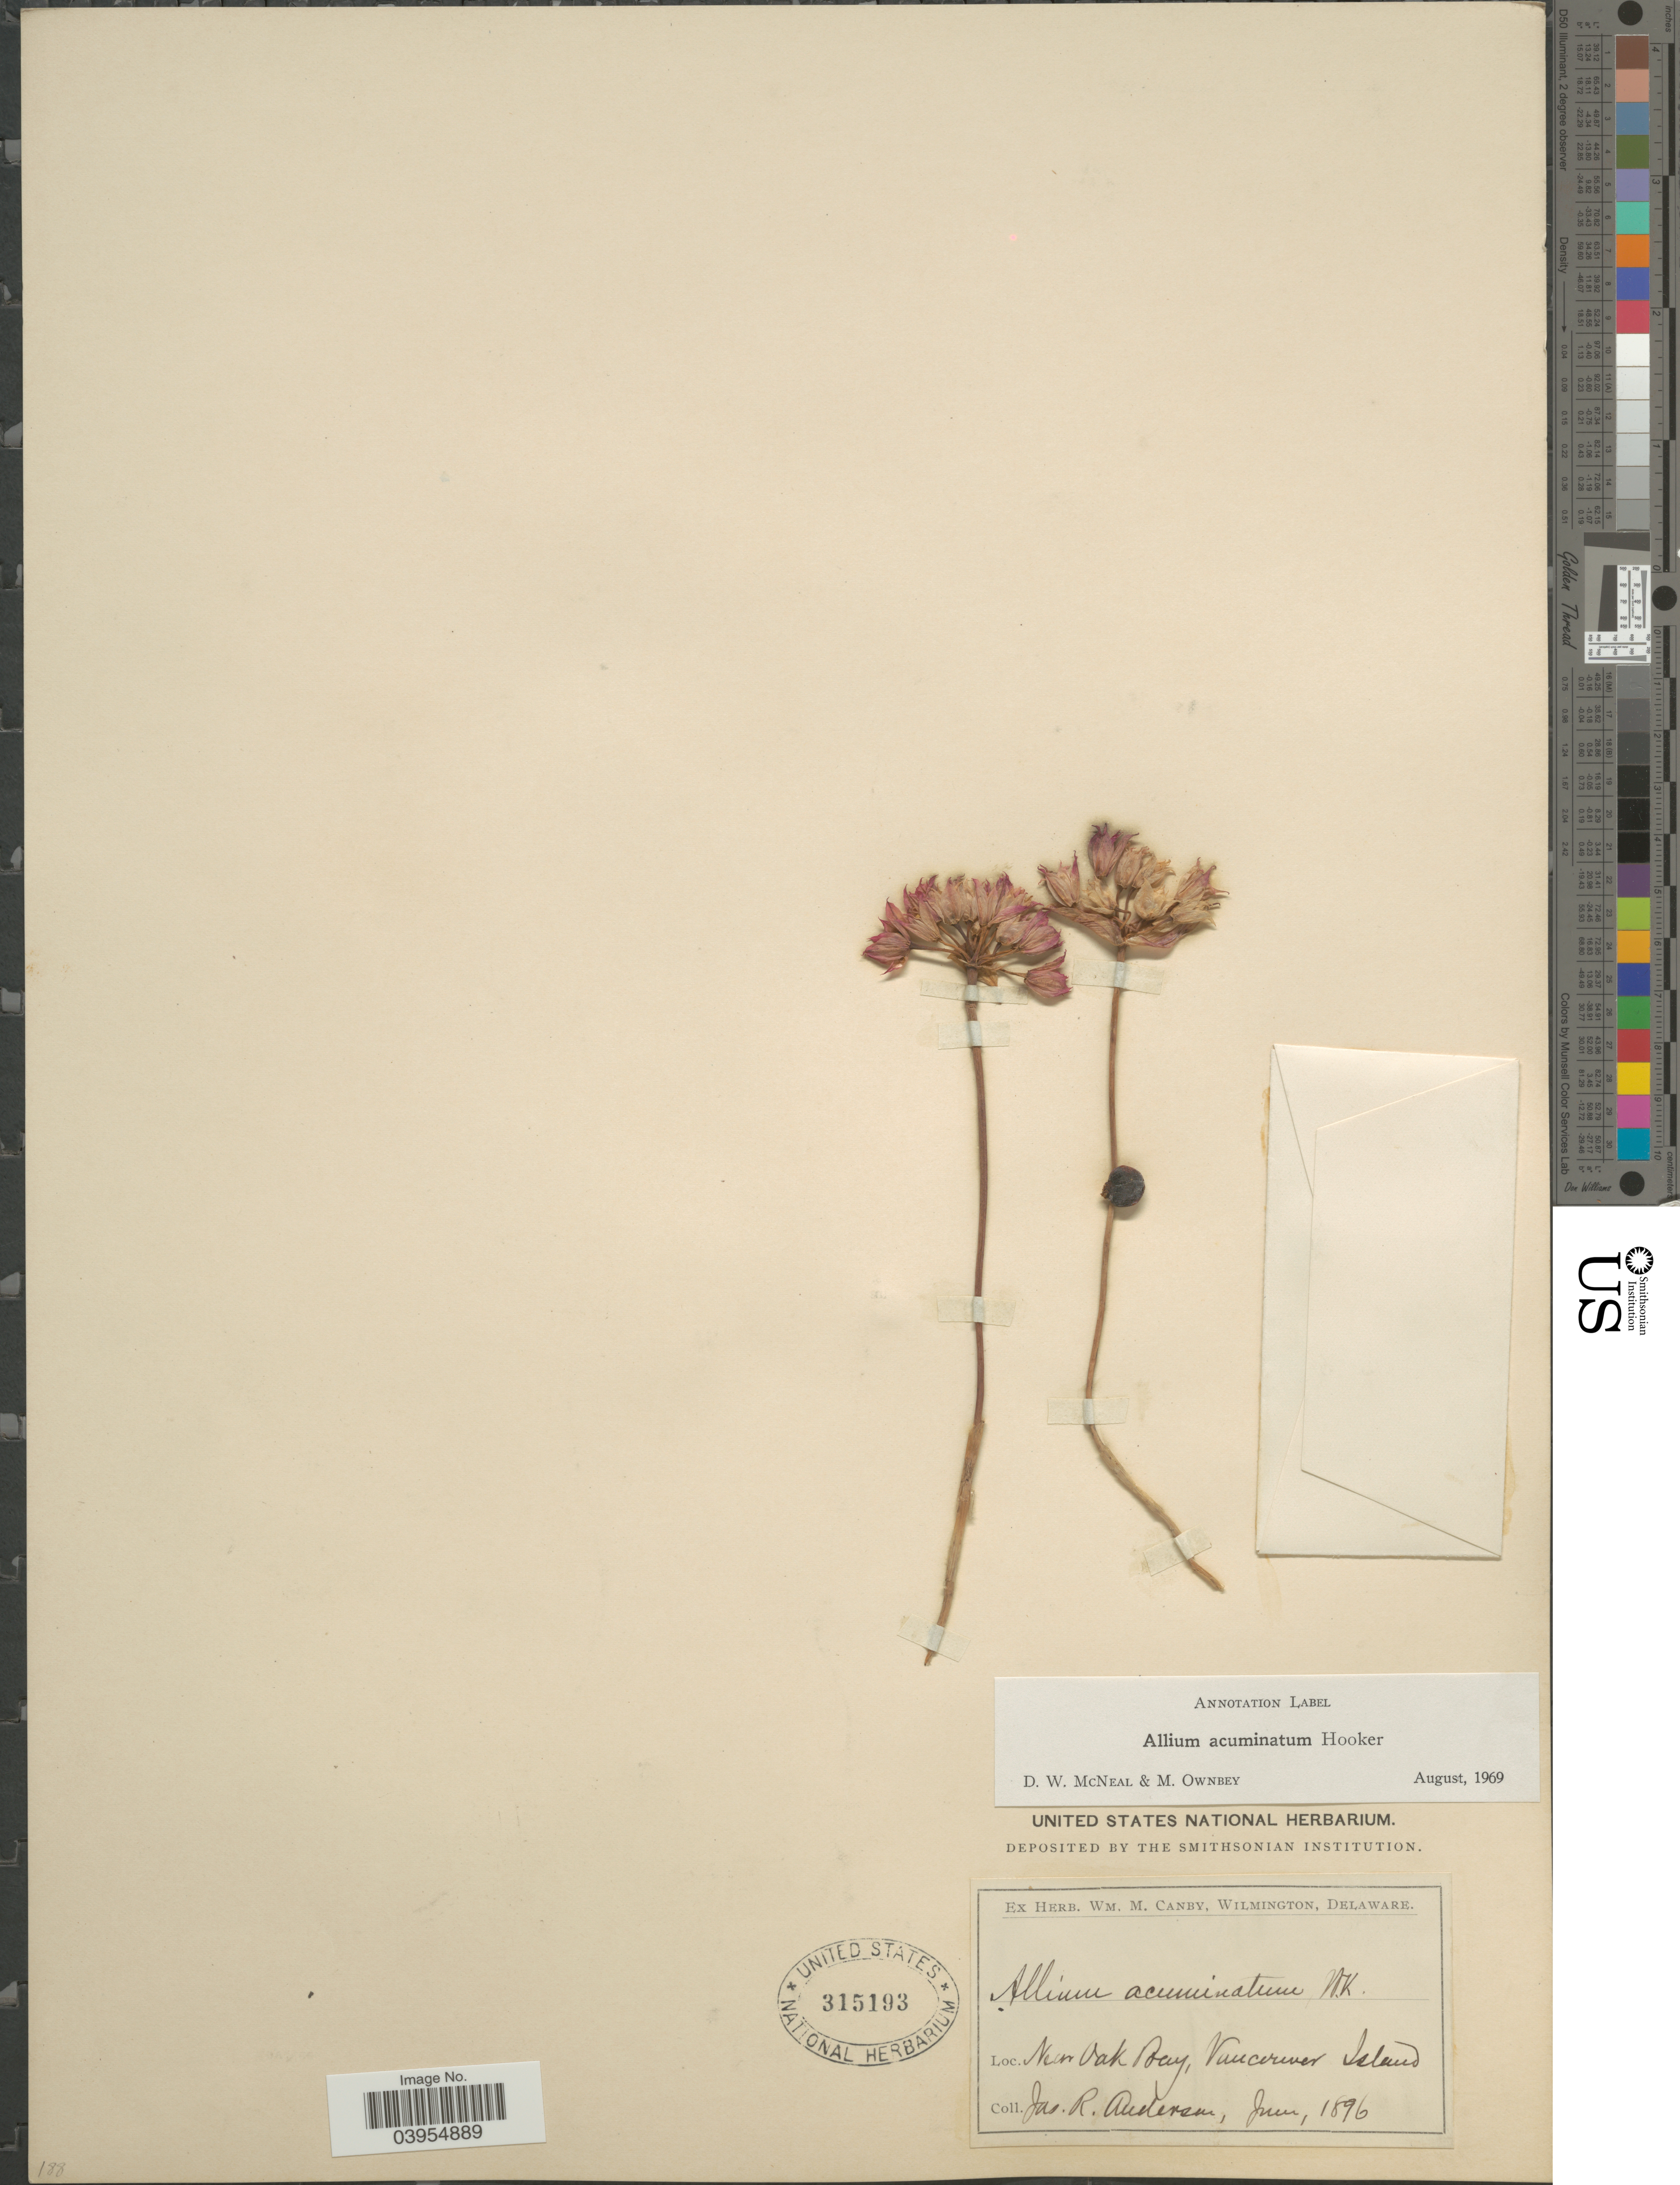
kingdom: Plantae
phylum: Tracheophyta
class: Liliopsida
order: Asparagales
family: Amaryllidaceae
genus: Allium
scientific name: Allium acuminatum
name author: Hook.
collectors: J. R. Anderson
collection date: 1896-06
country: Canada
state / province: British Columbia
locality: Near Oak Bay, Vancouver Island.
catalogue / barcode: US 315193